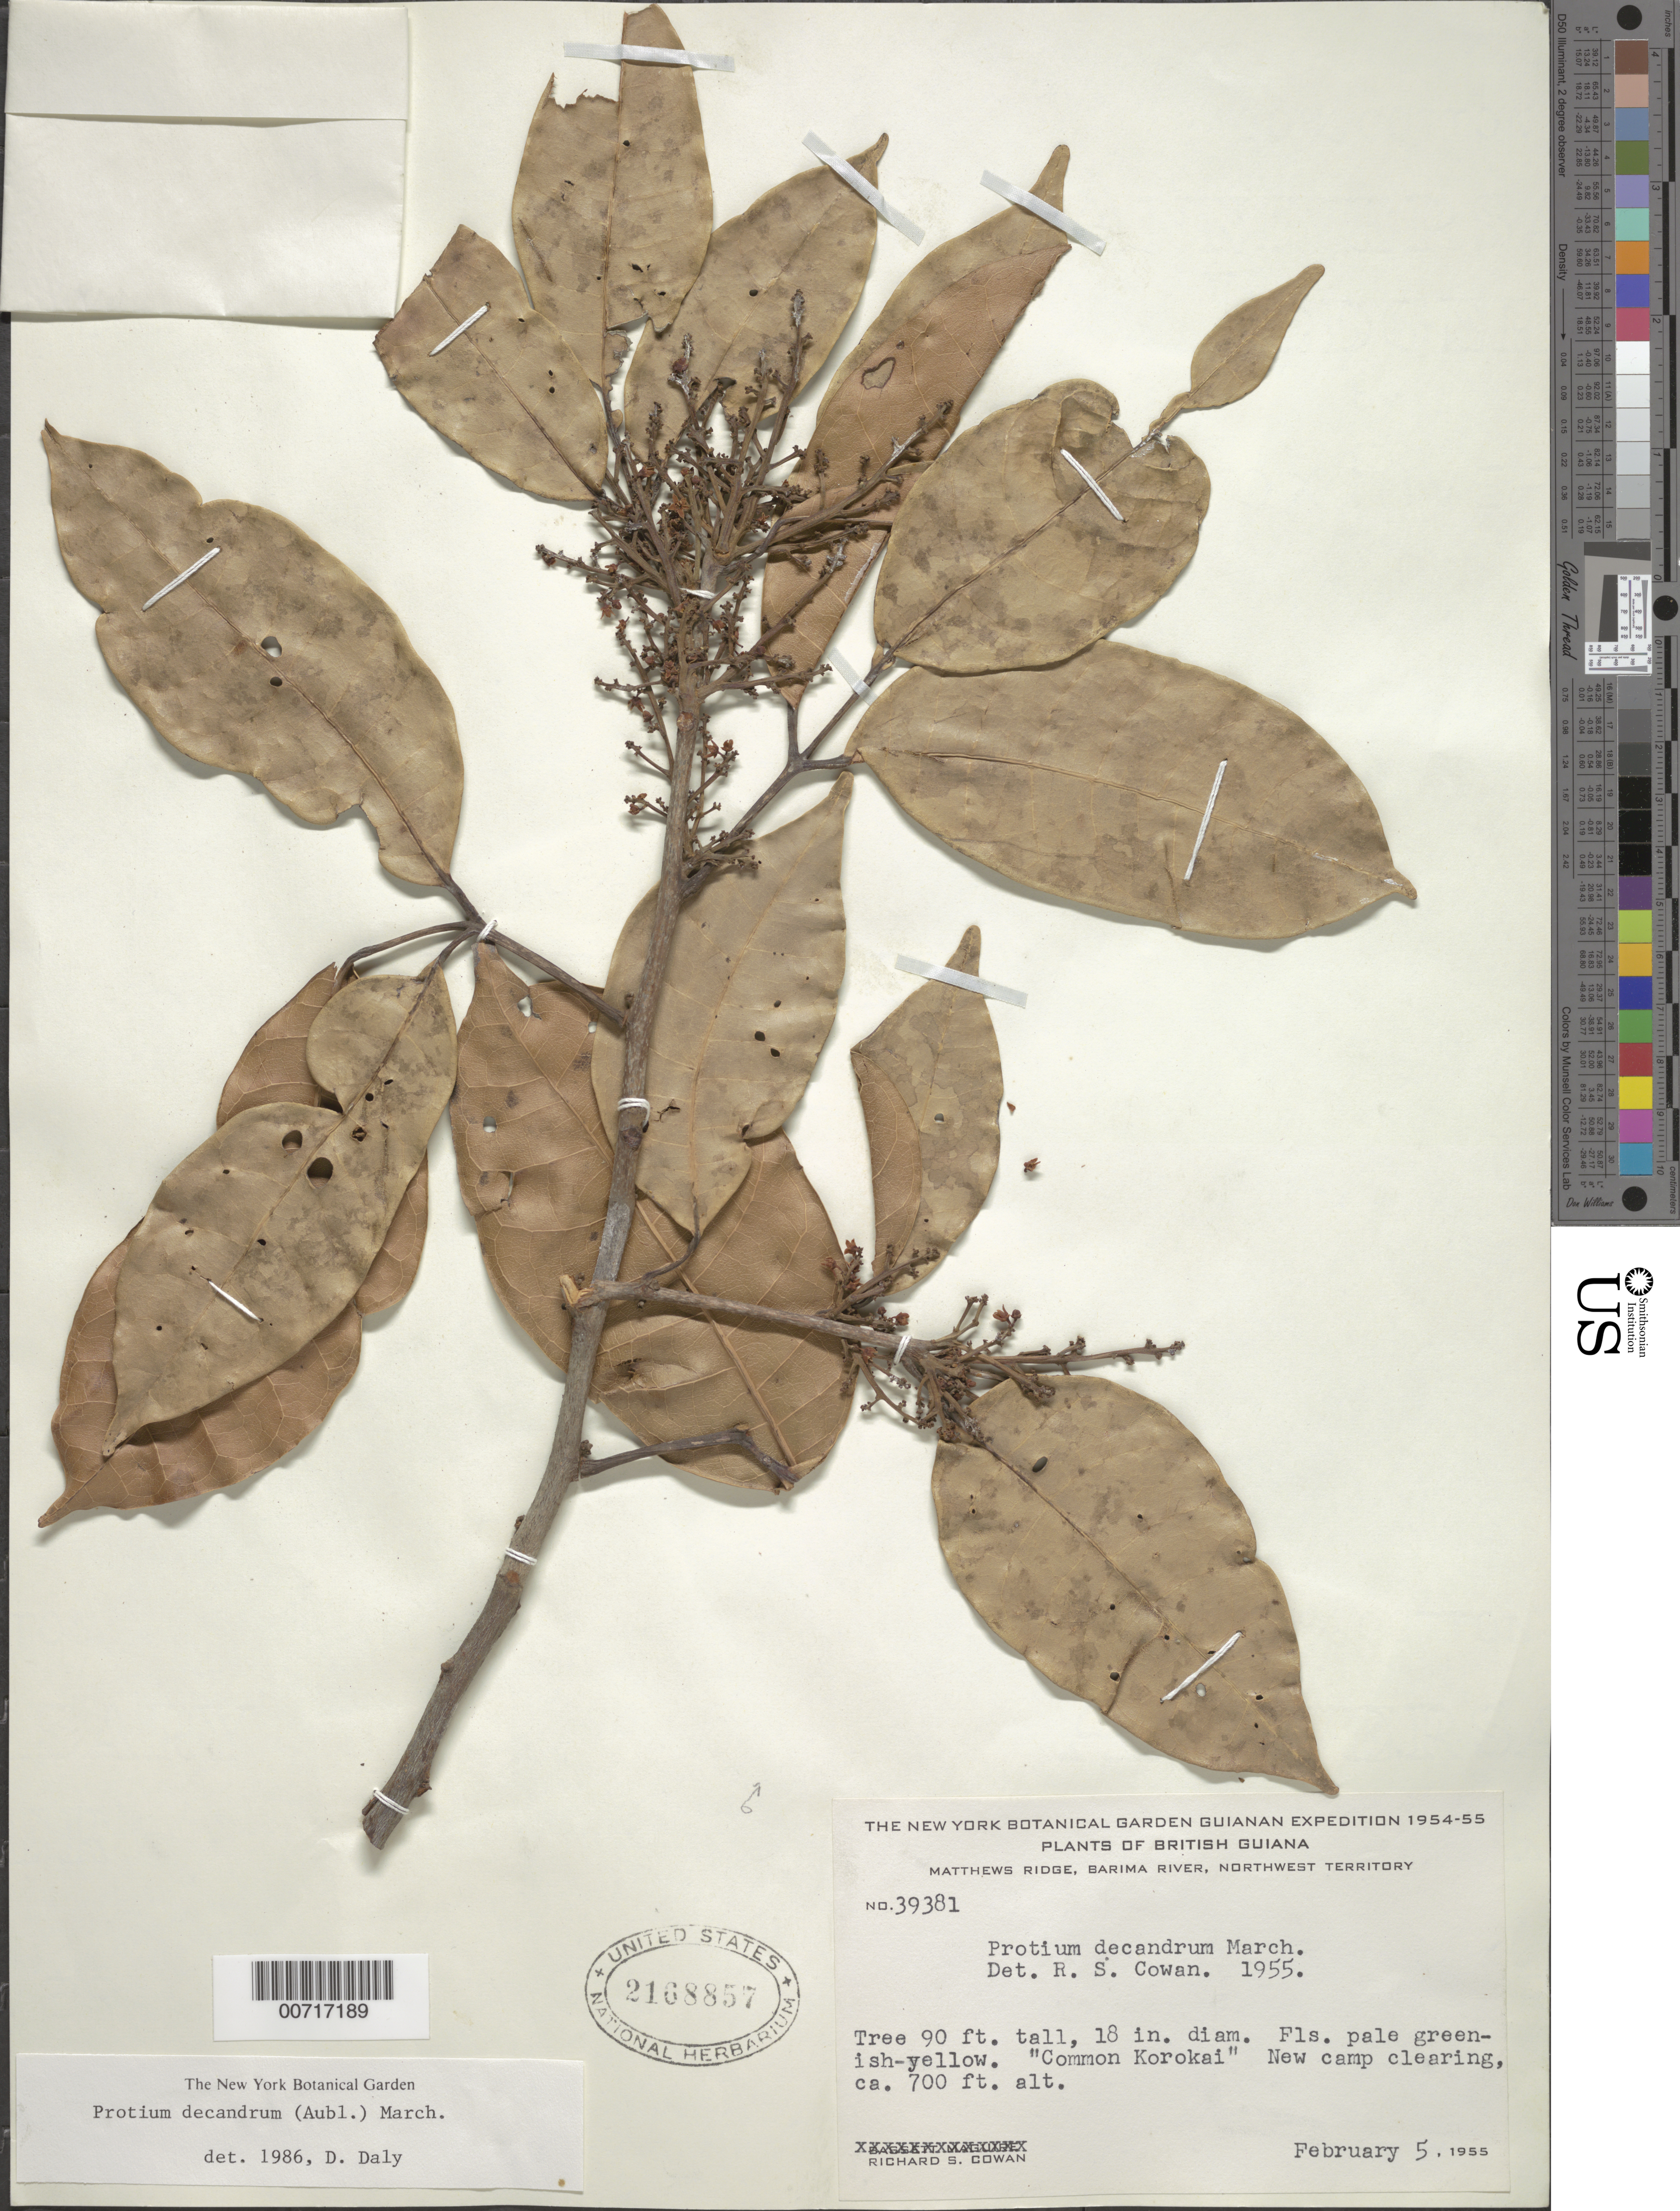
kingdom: Plantae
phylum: Tracheophyta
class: Magnoliopsida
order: Sapindales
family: Burseraceae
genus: Protium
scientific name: Protium decandrum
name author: (Aubl.) Marchand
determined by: Daly, D. C.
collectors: R. S. Cowan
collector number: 39381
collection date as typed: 5-Feb-55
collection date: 1955-02-05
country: Guyana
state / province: Barima-Waini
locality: Barima R., Matthews Ridge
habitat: Camp clearing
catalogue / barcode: US 2168857